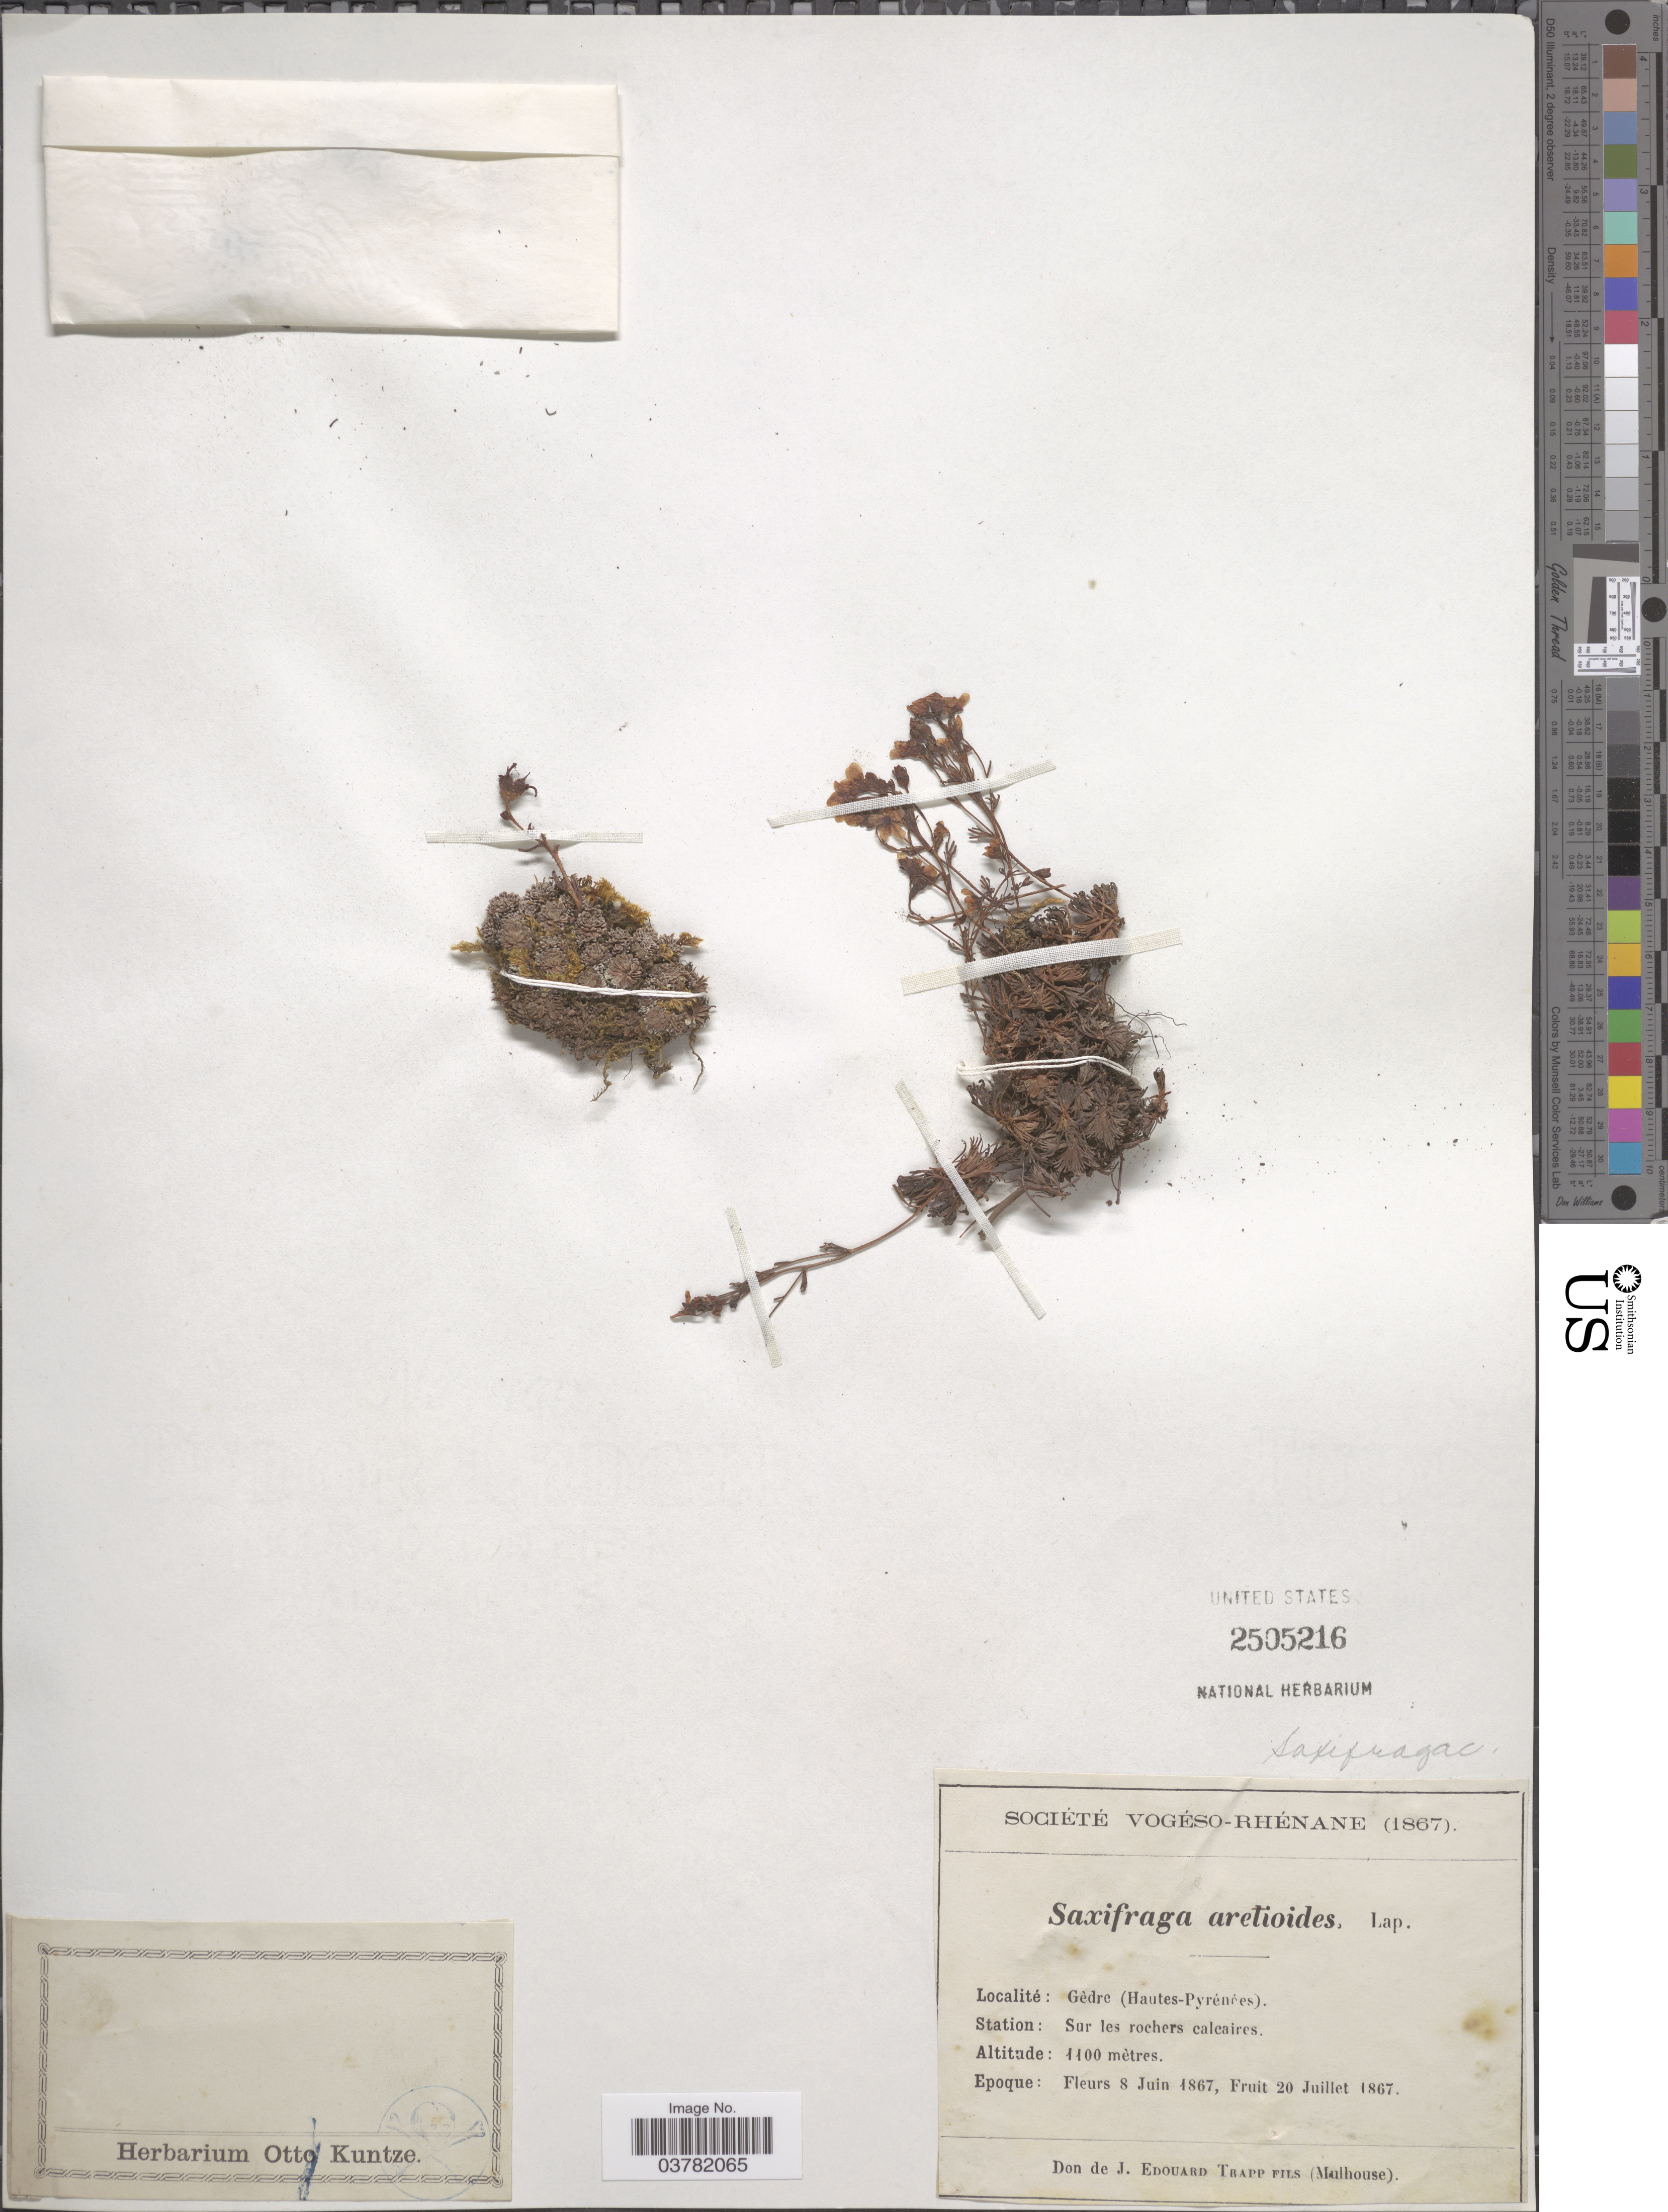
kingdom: Plantae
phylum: Tracheophyta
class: Magnoliopsida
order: Saxifragales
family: Saxifragaceae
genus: Saxifraga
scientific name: Saxifraga aretioides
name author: Lapeyr.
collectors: Trapp, J.E.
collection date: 1867-06-08/1867-07-20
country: France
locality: Société Vogéso-Rhénane. Gèdre (Hautes-Pyrénées). Station: Sur les rochers calcaires.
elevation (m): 1100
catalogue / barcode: US 2505216